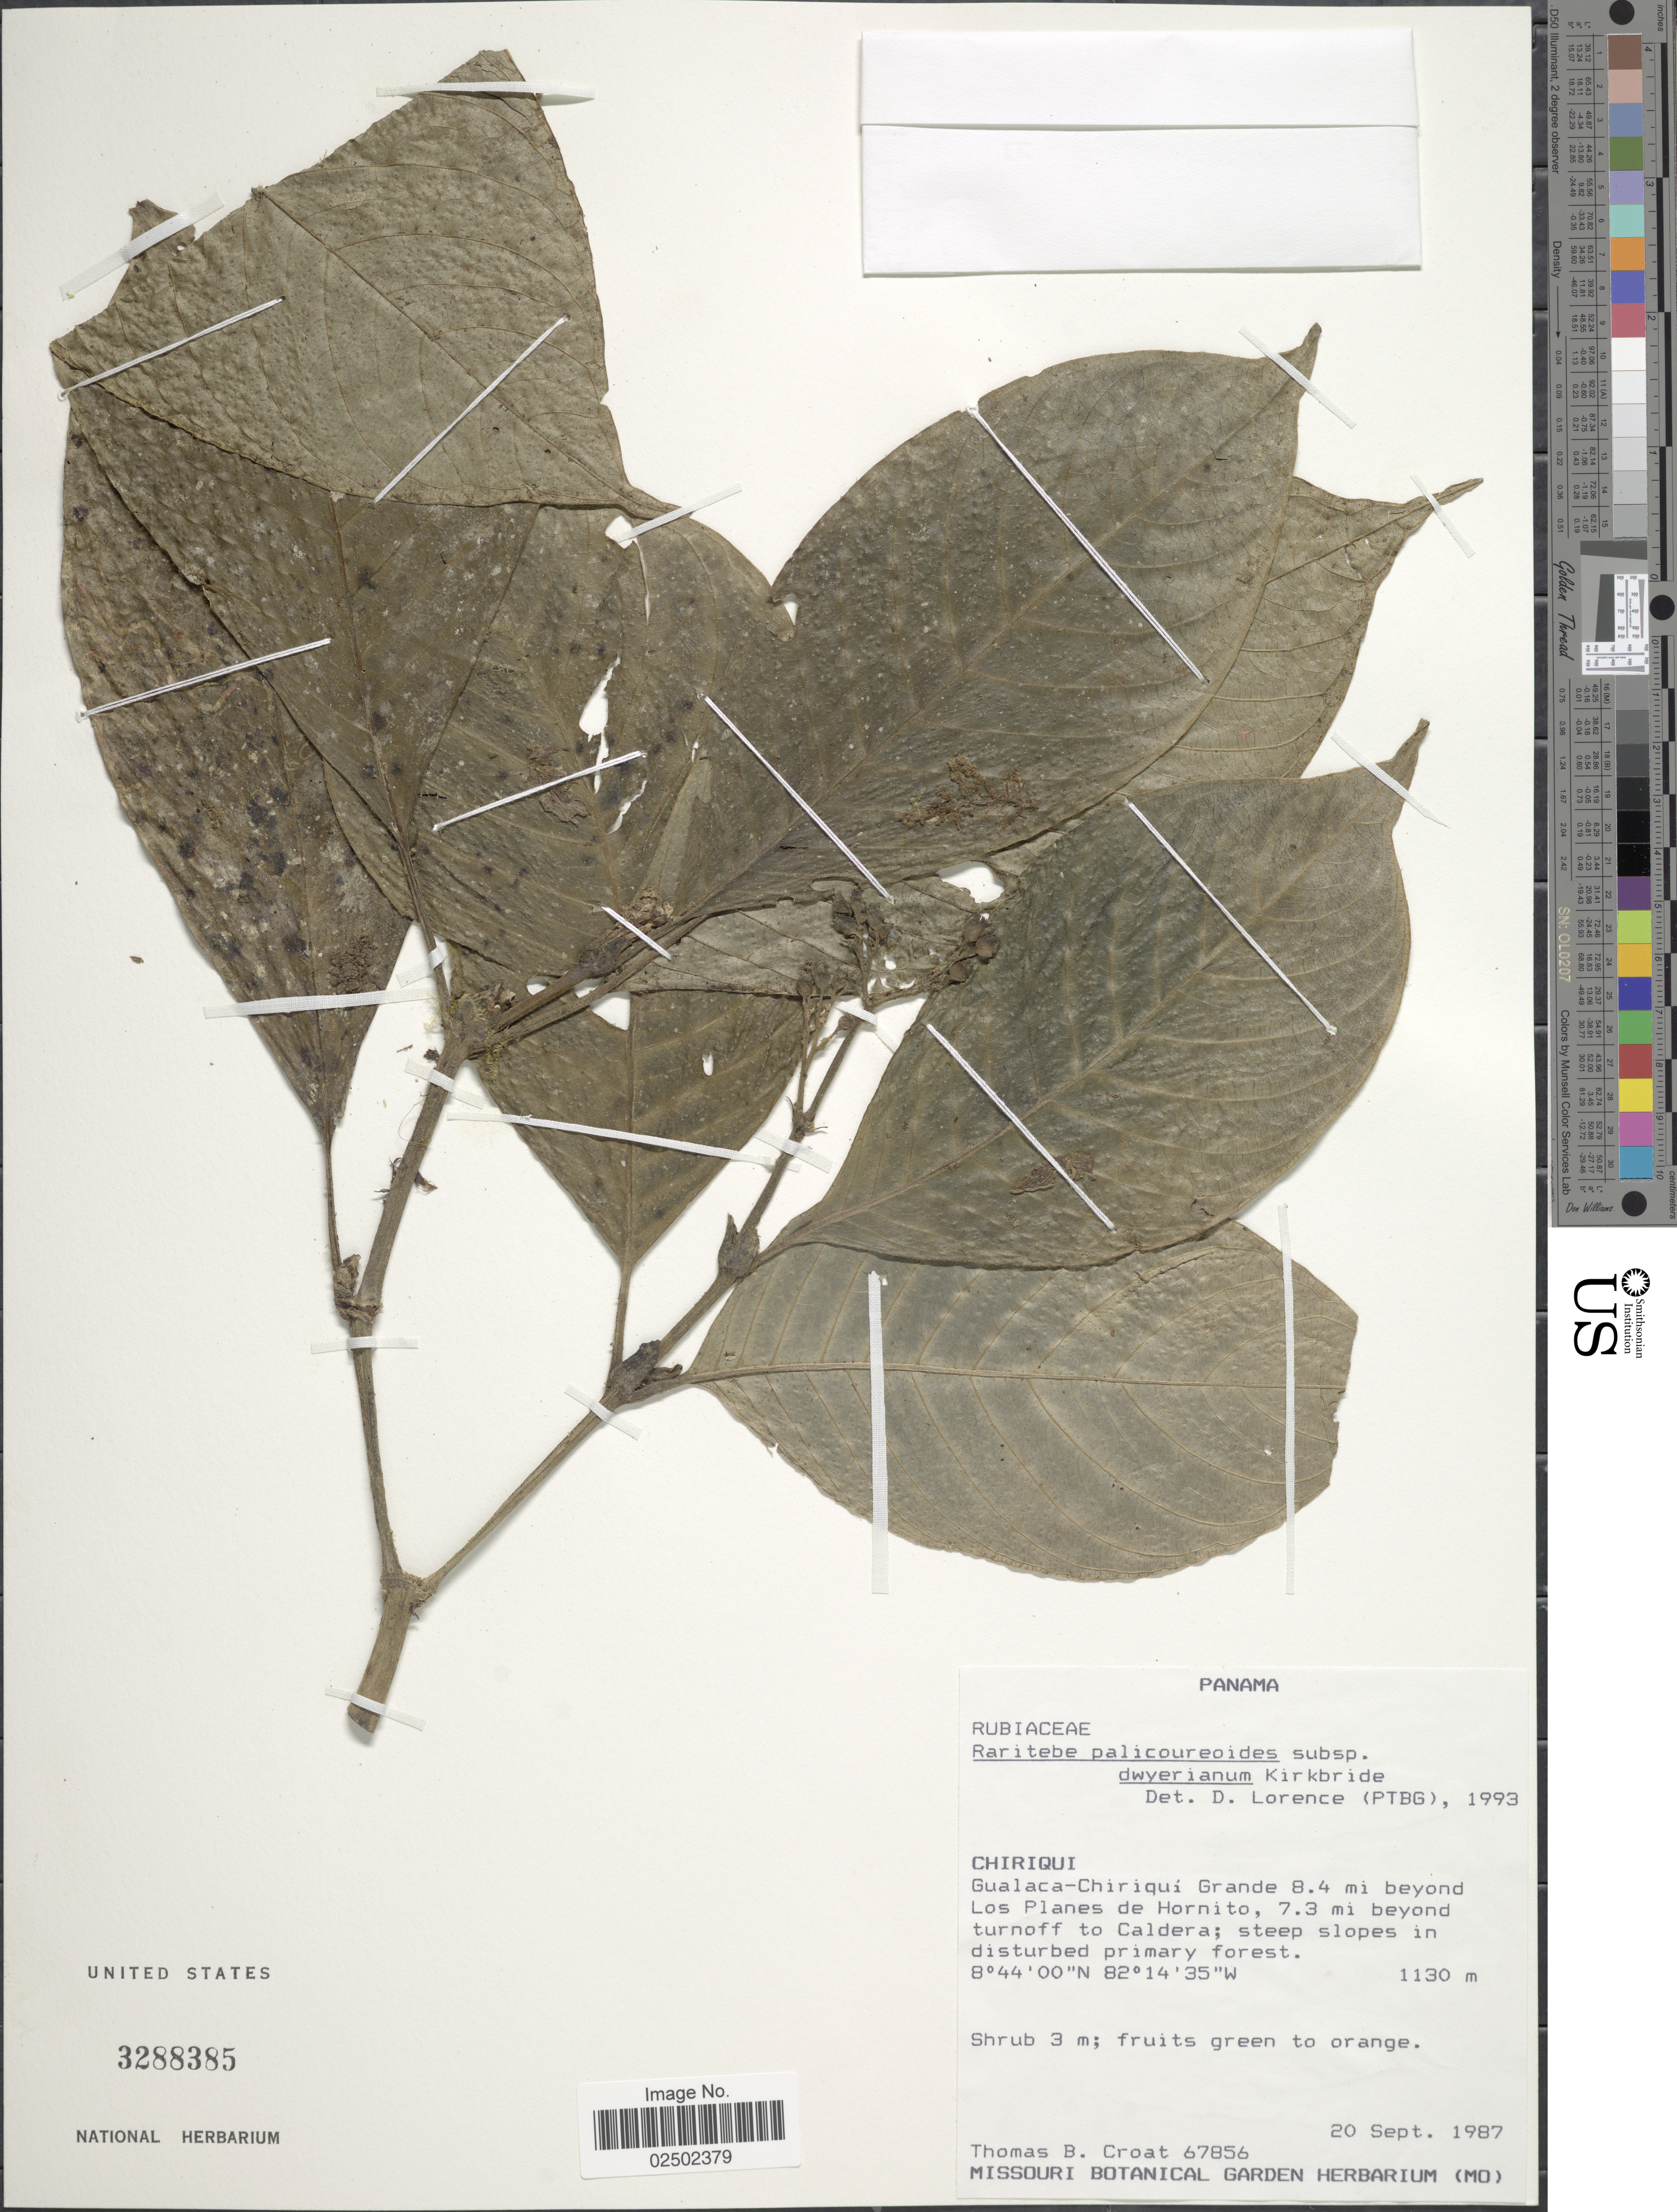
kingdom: Plantae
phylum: Tracheophyta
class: Magnoliopsida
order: Gentianales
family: Rubiaceae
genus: Raritebe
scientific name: Raritebe palicoureoides subsp. dwyeranum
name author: J.H. Kirkbr.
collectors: T. B. Croat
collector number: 67856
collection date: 1987-09-20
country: Panama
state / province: Chiriqui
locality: Gualaca-Chiriqui Grande 8.4 mi beyond Los Planes de Hornito, 7.3 mi beyond turnoff to Caldera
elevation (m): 1130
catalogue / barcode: US 3288385